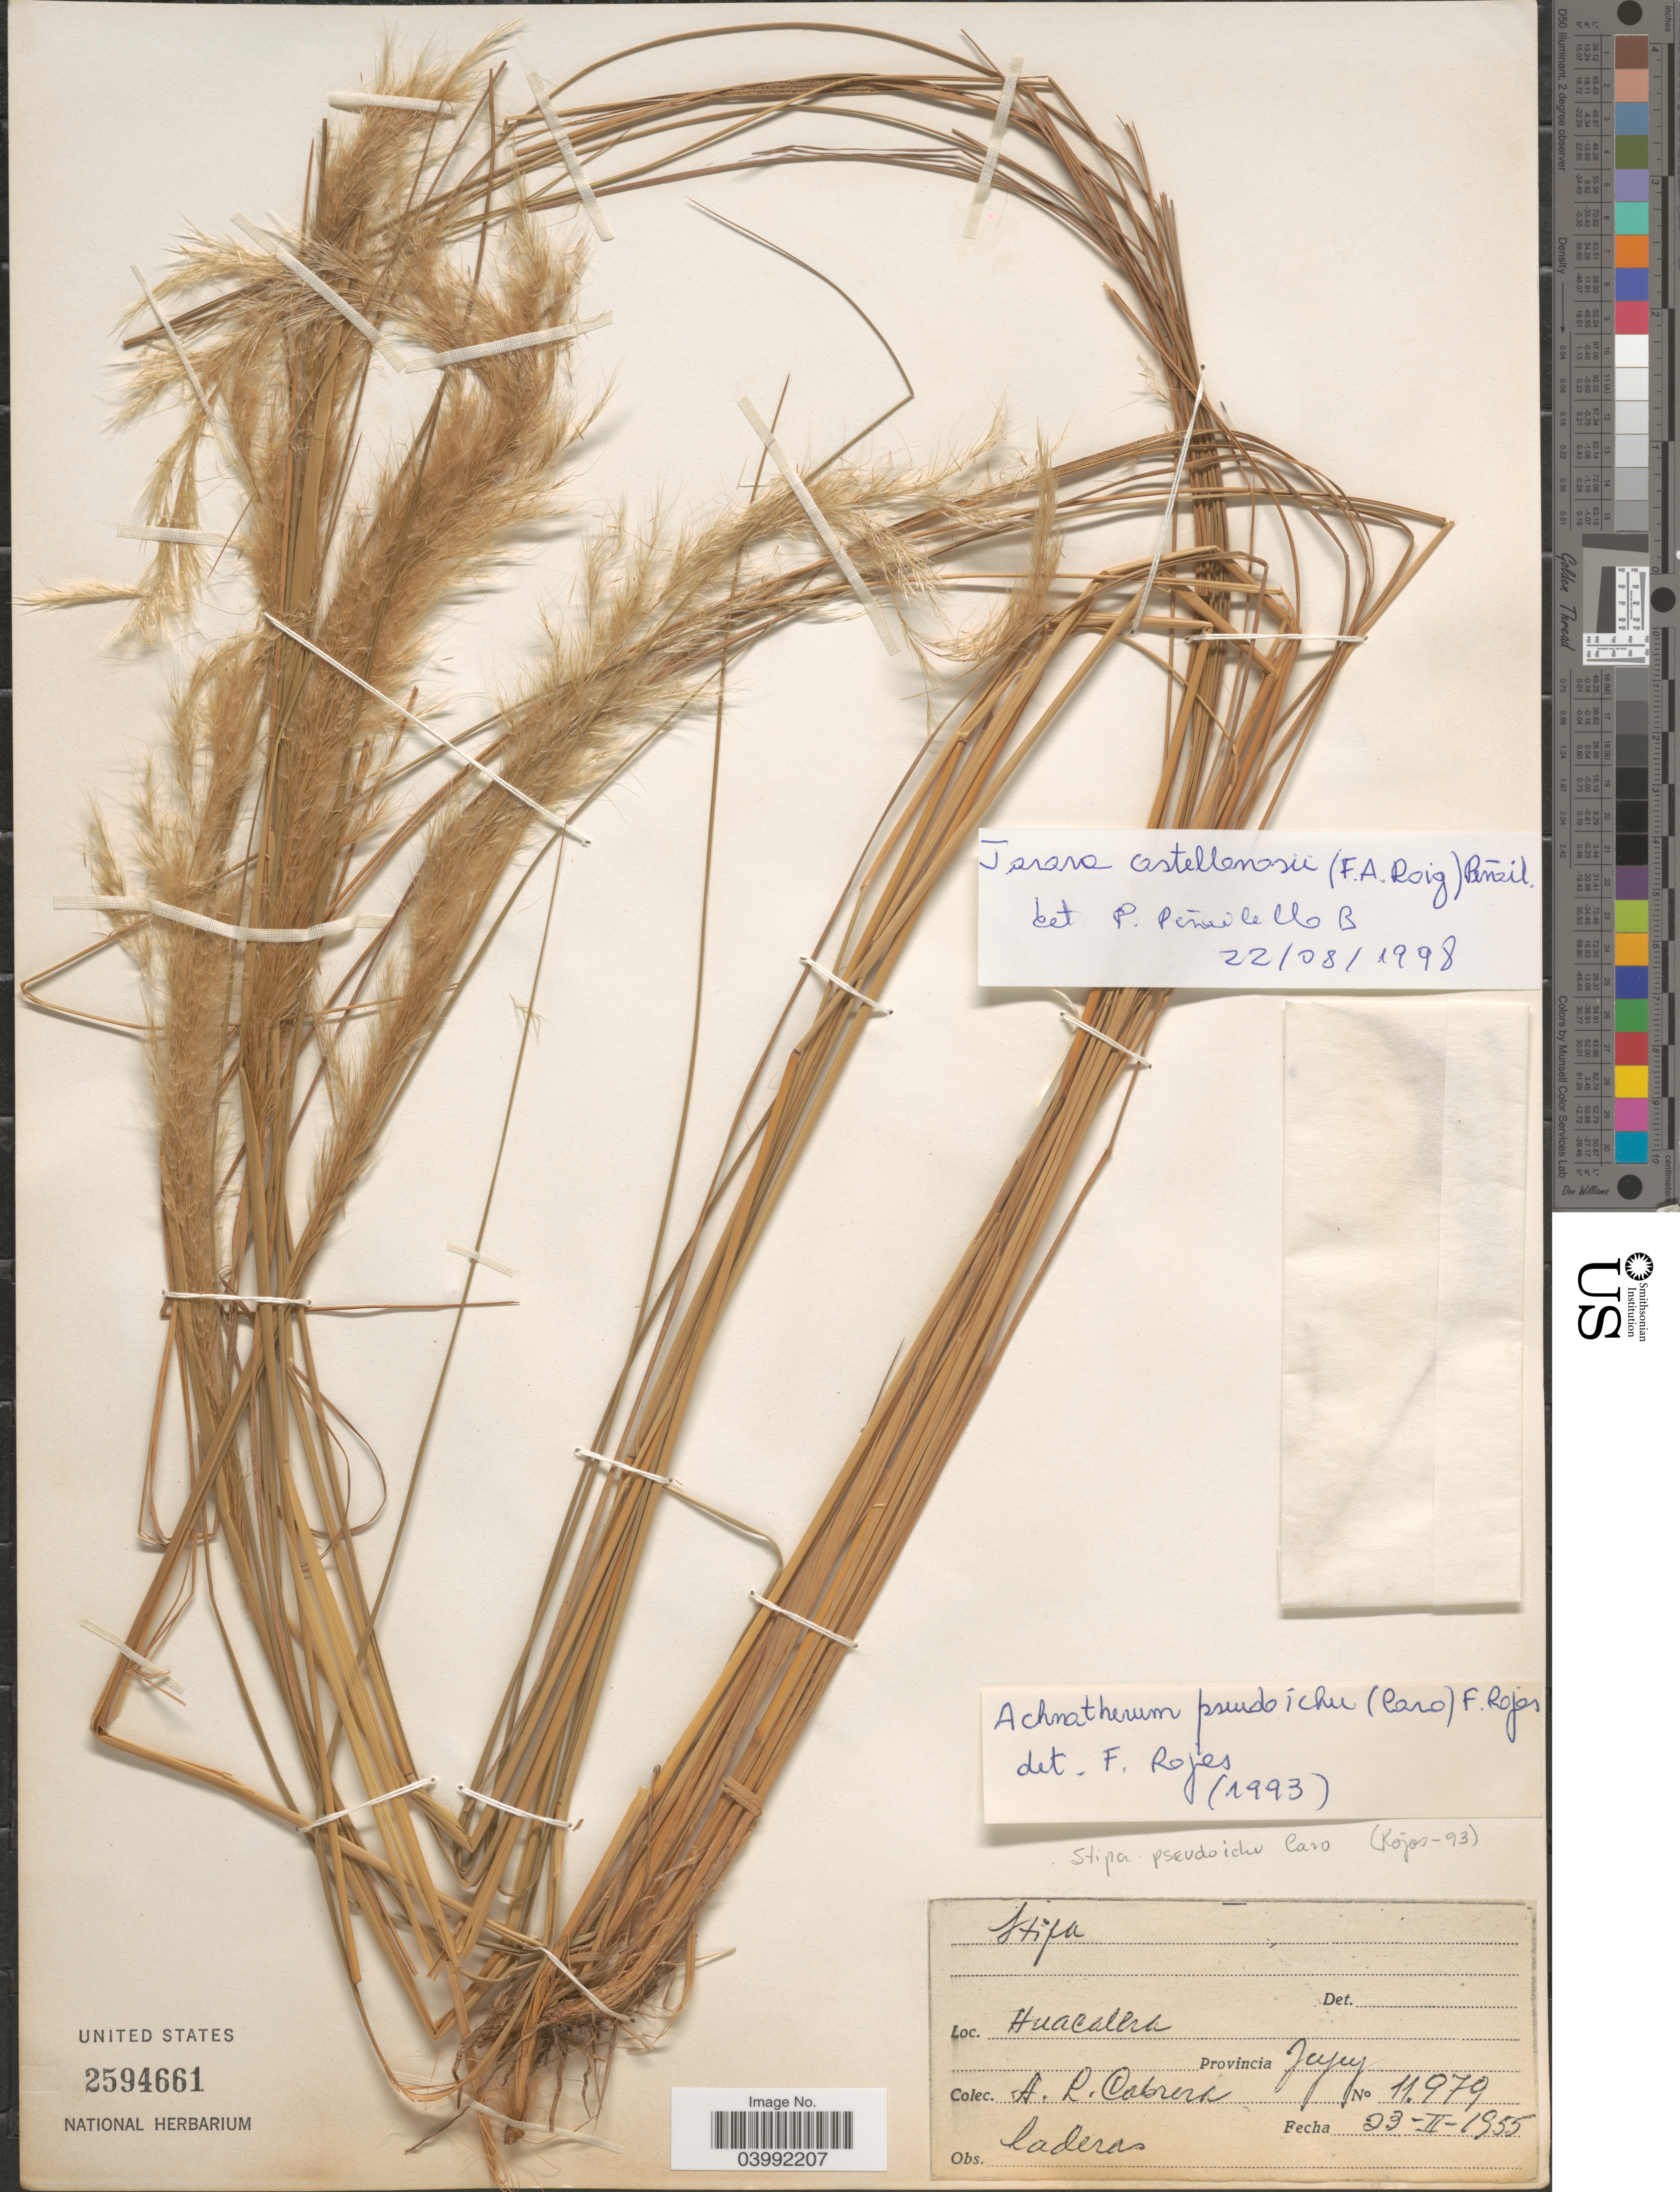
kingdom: Plantae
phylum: Tracheophyta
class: Liliopsida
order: Poales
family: Poaceae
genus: Jarava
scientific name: Jarava castellanosii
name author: (F.A. Roig) Peñail.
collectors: A. L. Cabrera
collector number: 11979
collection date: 1955-02-23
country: Argentina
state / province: Jujuy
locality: Huacalera.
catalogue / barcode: US 2594661